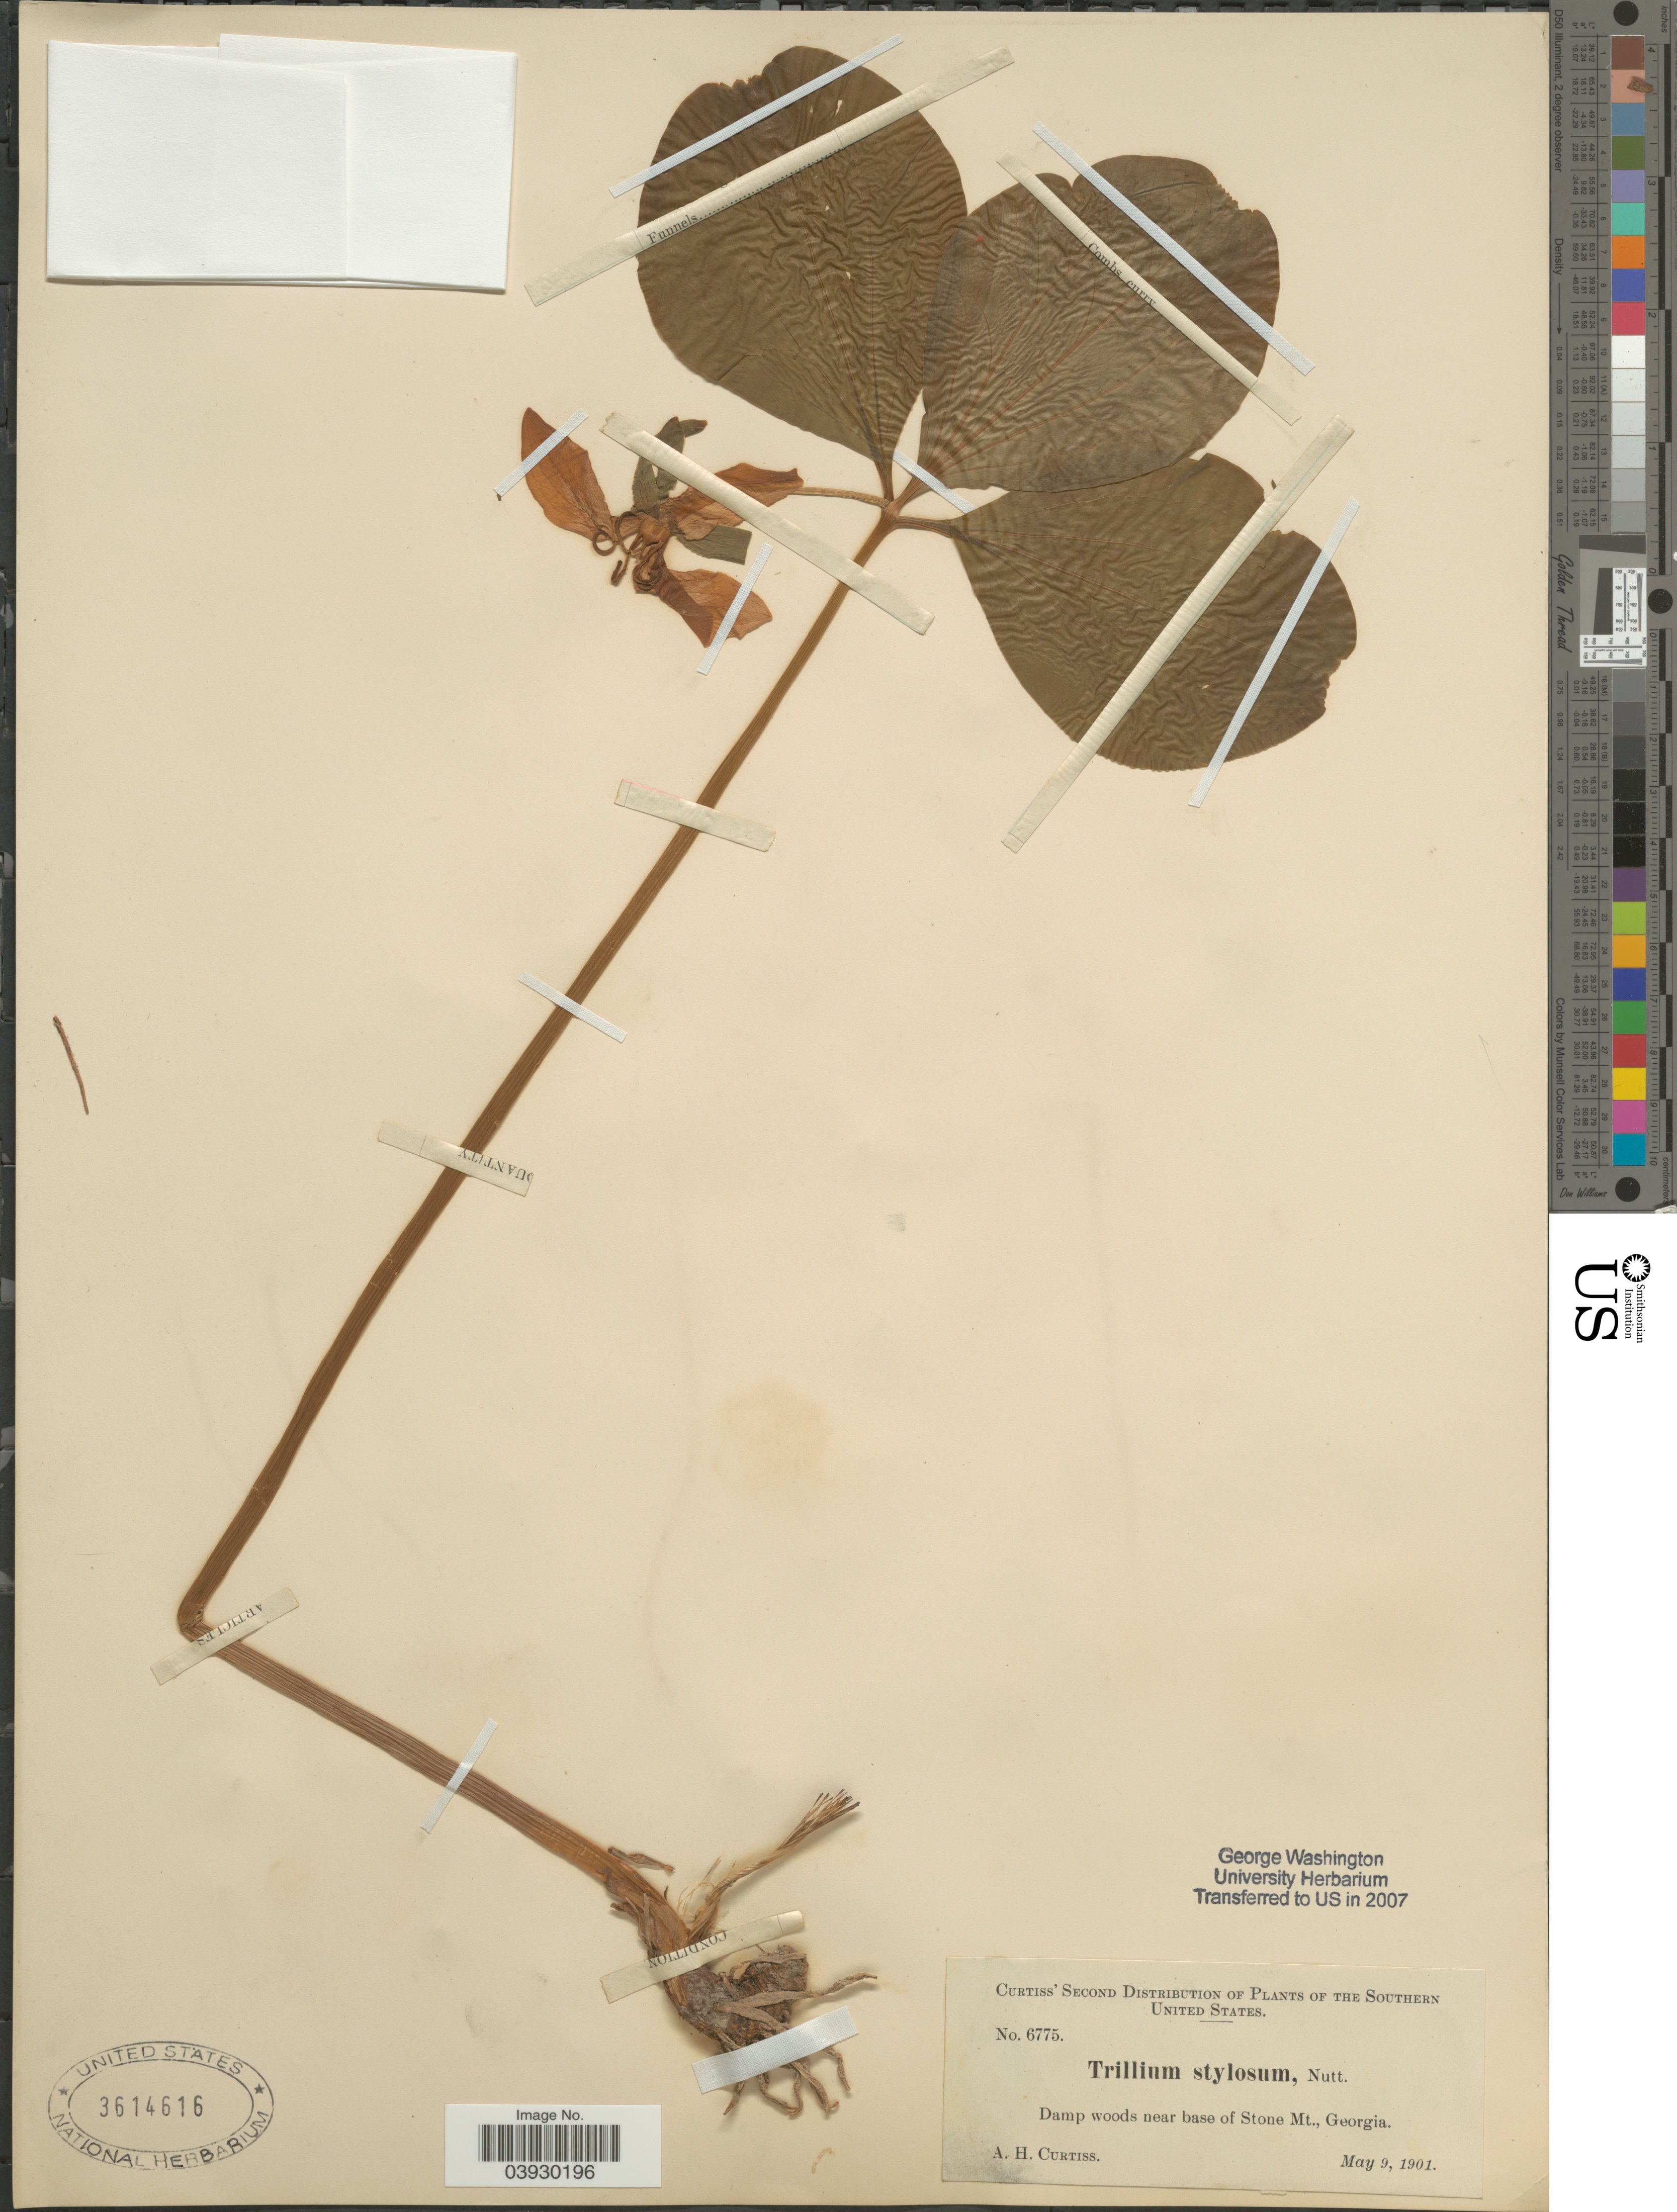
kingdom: Plantae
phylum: Tracheophyta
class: Liliopsida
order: Liliales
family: Melanthiaceae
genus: Trillium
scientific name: Trillium stylosum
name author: Nutt.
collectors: A. H. Curtiss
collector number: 6775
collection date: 1901-05-09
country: United States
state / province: Georgia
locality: The Southern United States. Damp woods near base of Stone Mt.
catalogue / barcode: US 3614616